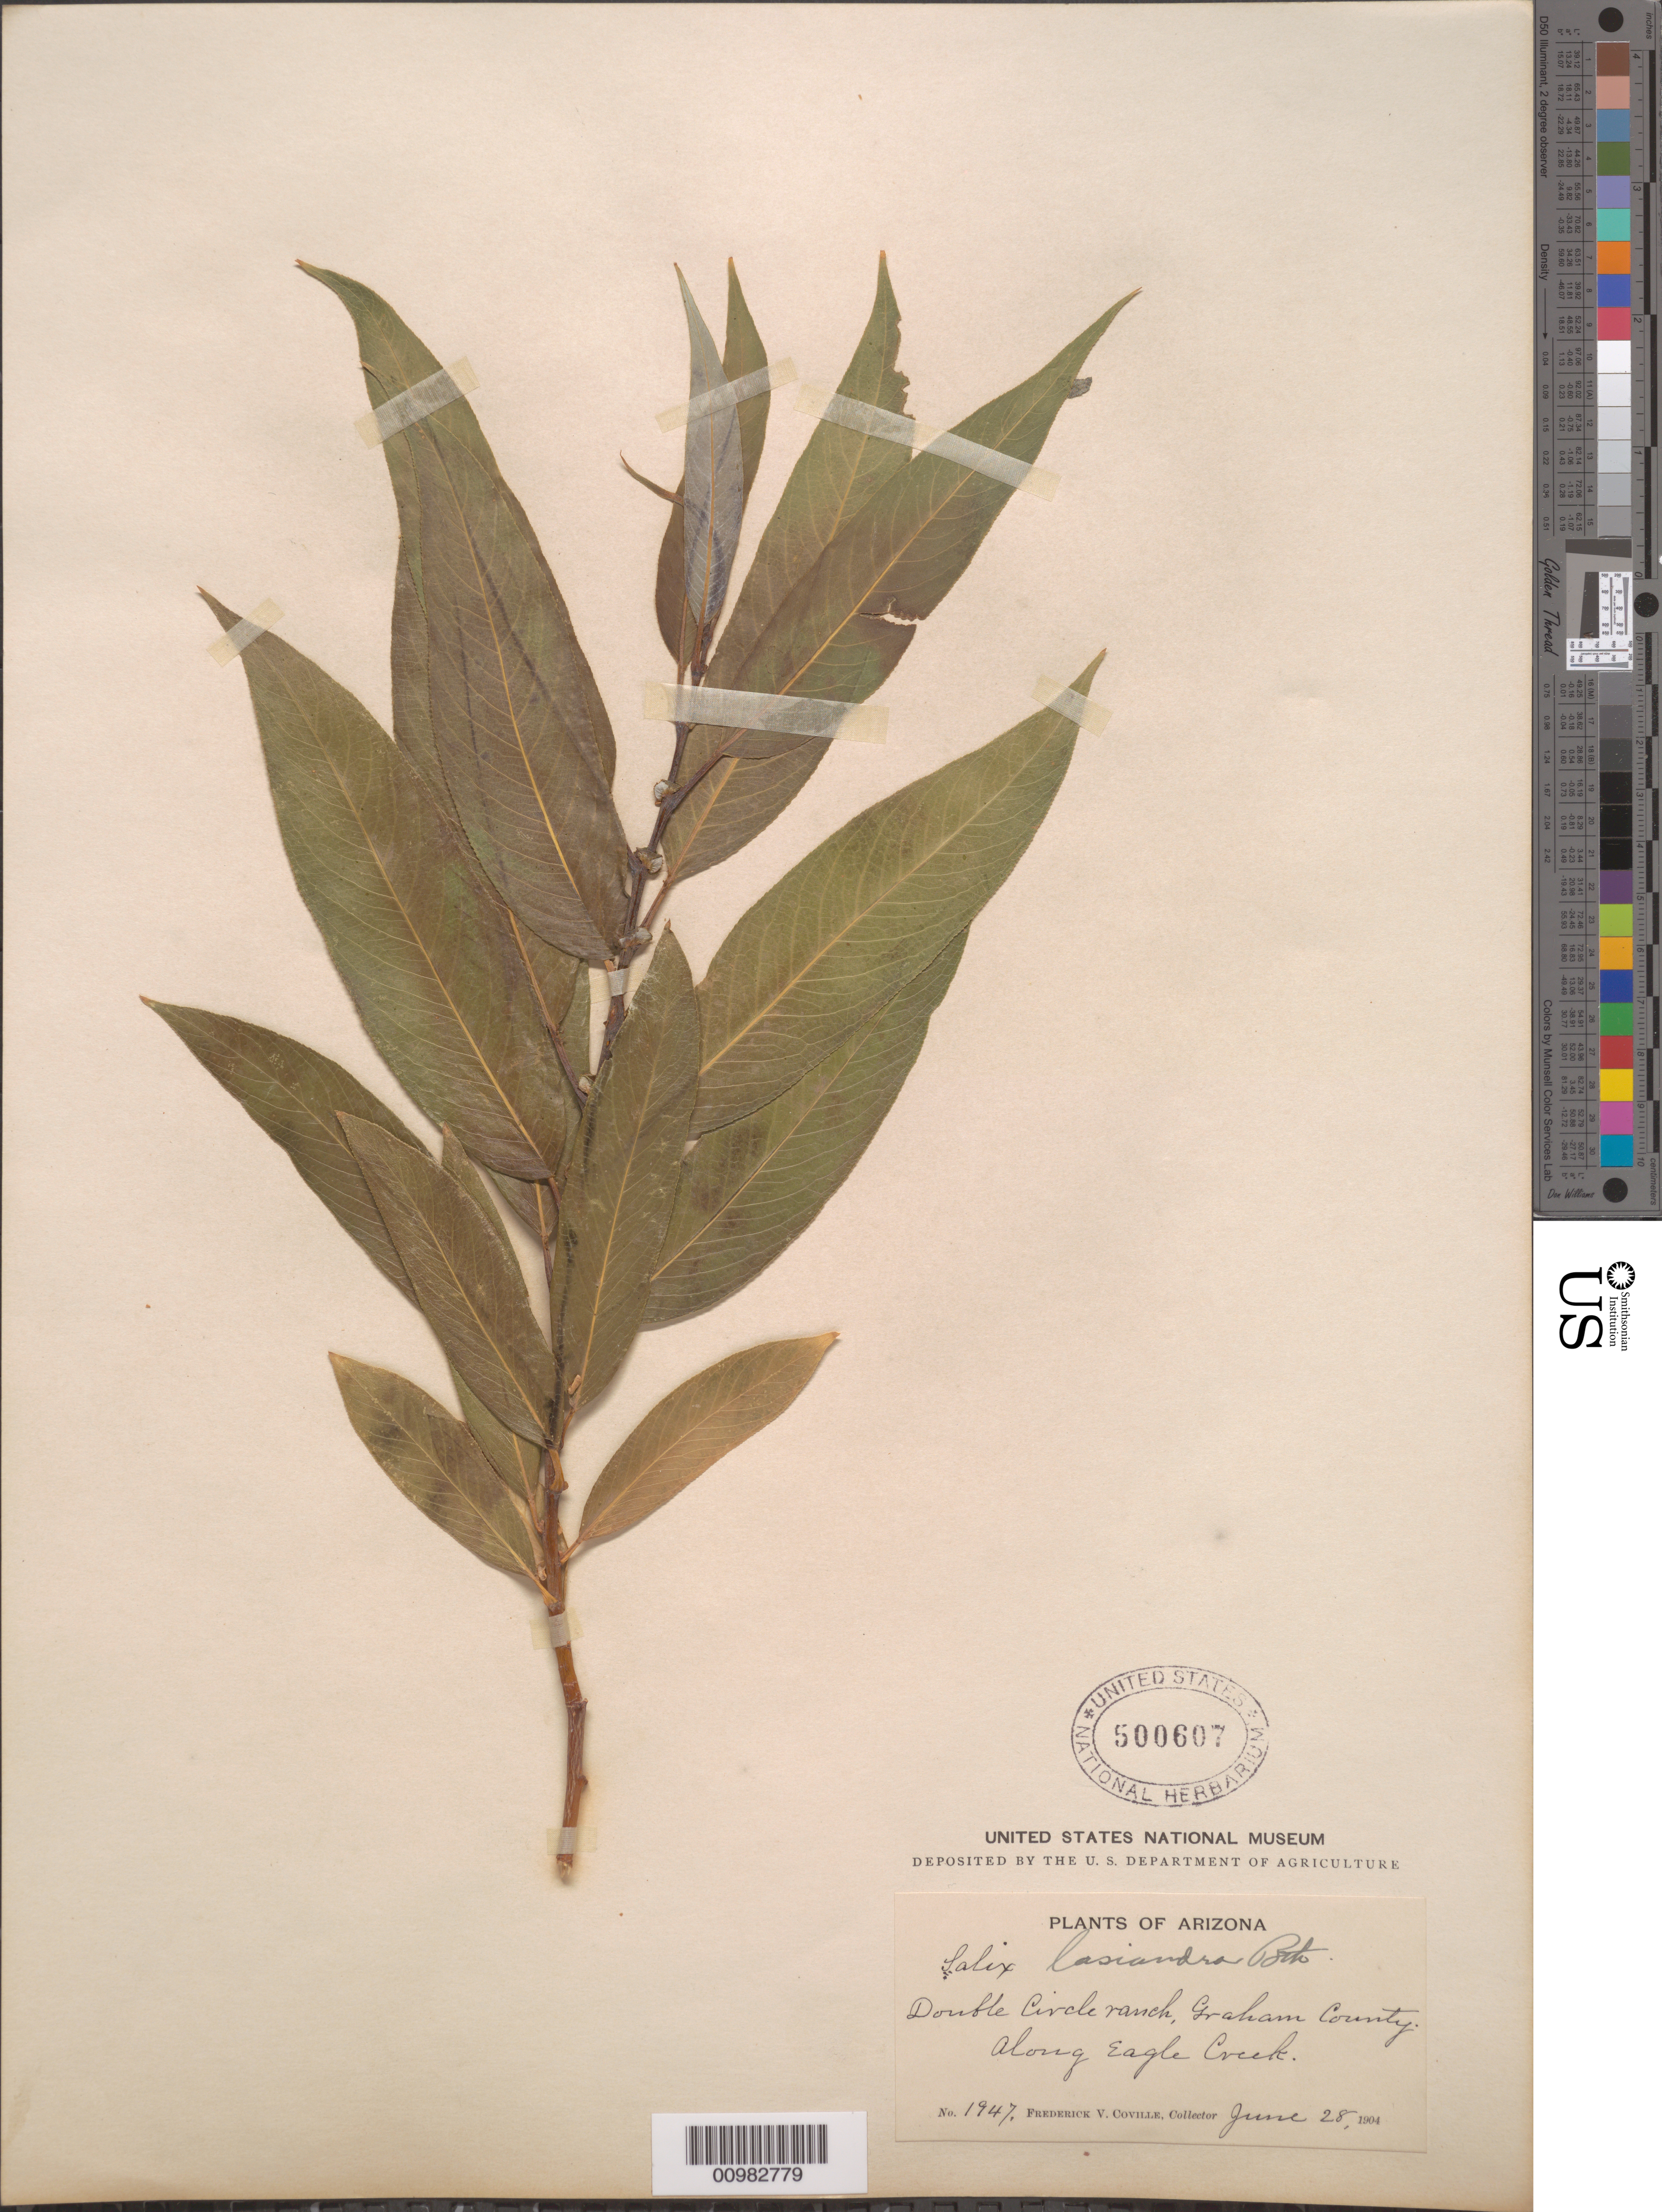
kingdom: Plantae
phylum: Tracheophyta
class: Magnoliopsida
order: Malpighiales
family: Salicaceae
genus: Salix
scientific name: Salix lasiandra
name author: Benth.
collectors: F. V. Coville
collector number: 1947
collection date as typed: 28 Jun 1904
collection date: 1904-06-28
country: United States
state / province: Arizona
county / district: Graham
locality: Double Creek Ranch, along Eagle Creek.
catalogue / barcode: US 500607